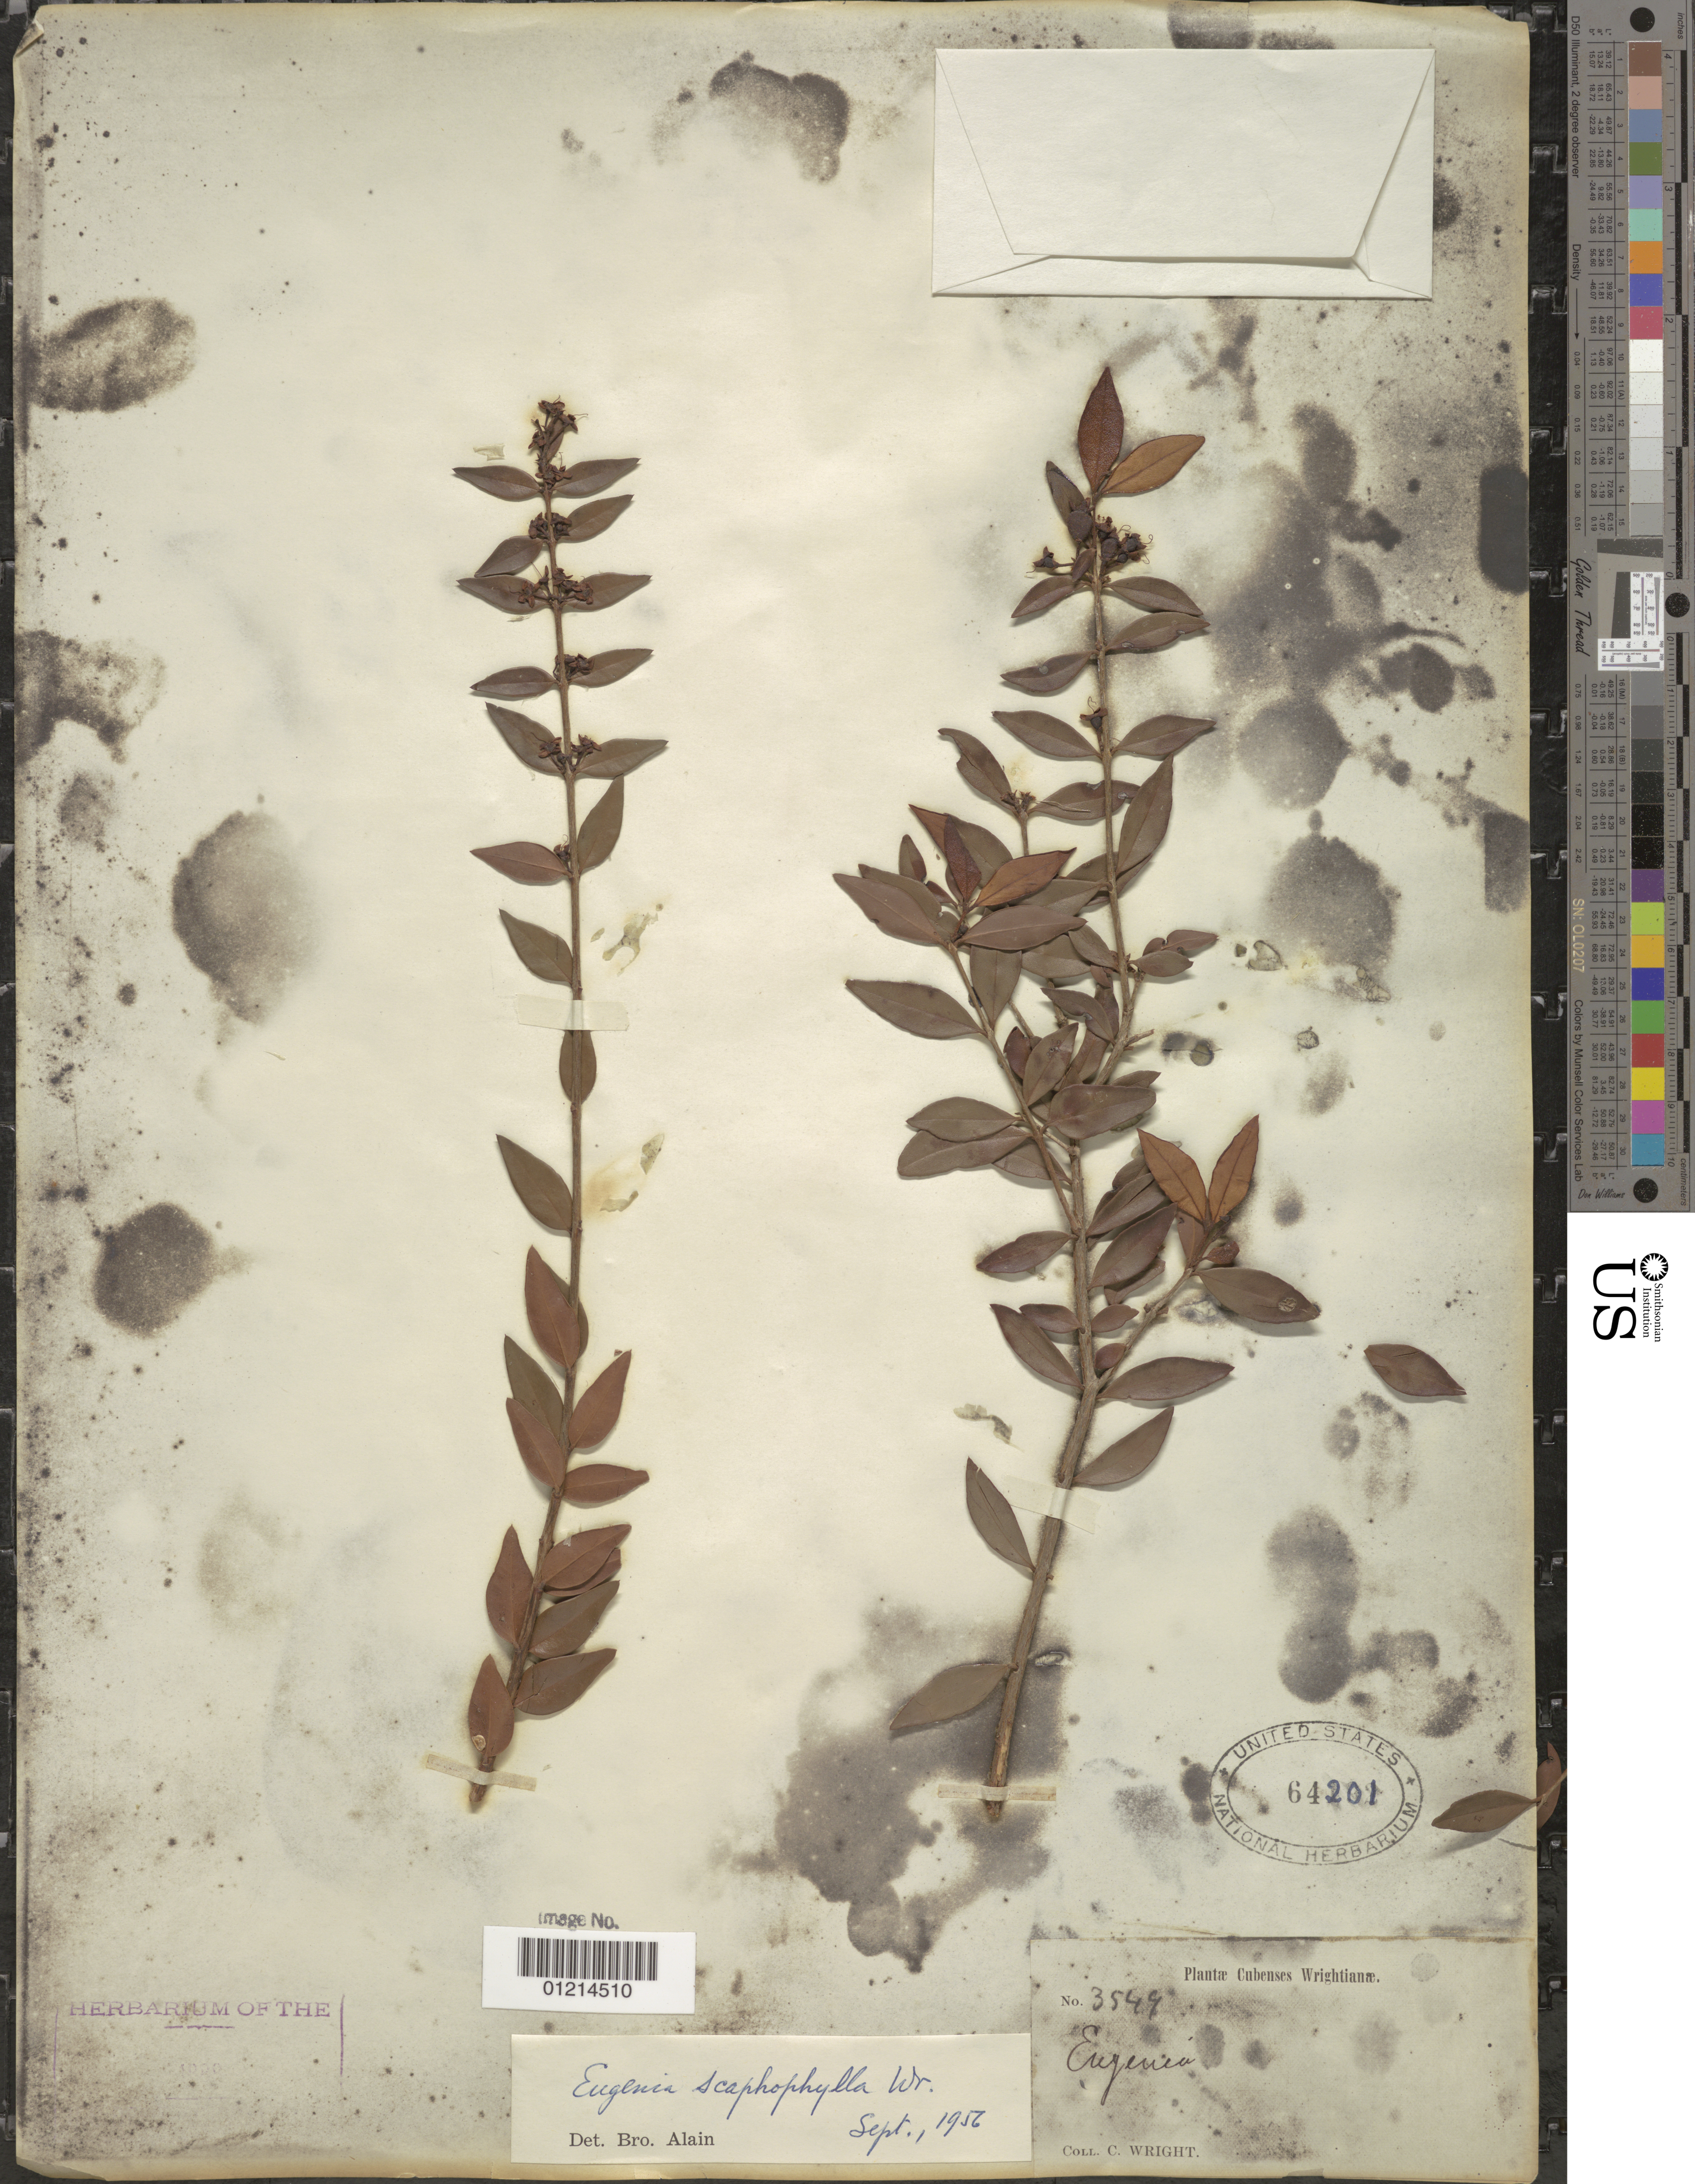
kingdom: Plantae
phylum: Tracheophyta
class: Magnoliopsida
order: Myrtales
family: Myrtaceae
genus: Eugenia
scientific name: Eugenia scaphephylla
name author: C. Wright in Sauvalle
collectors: C. Wright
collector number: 3549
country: Cuba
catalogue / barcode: US 64201